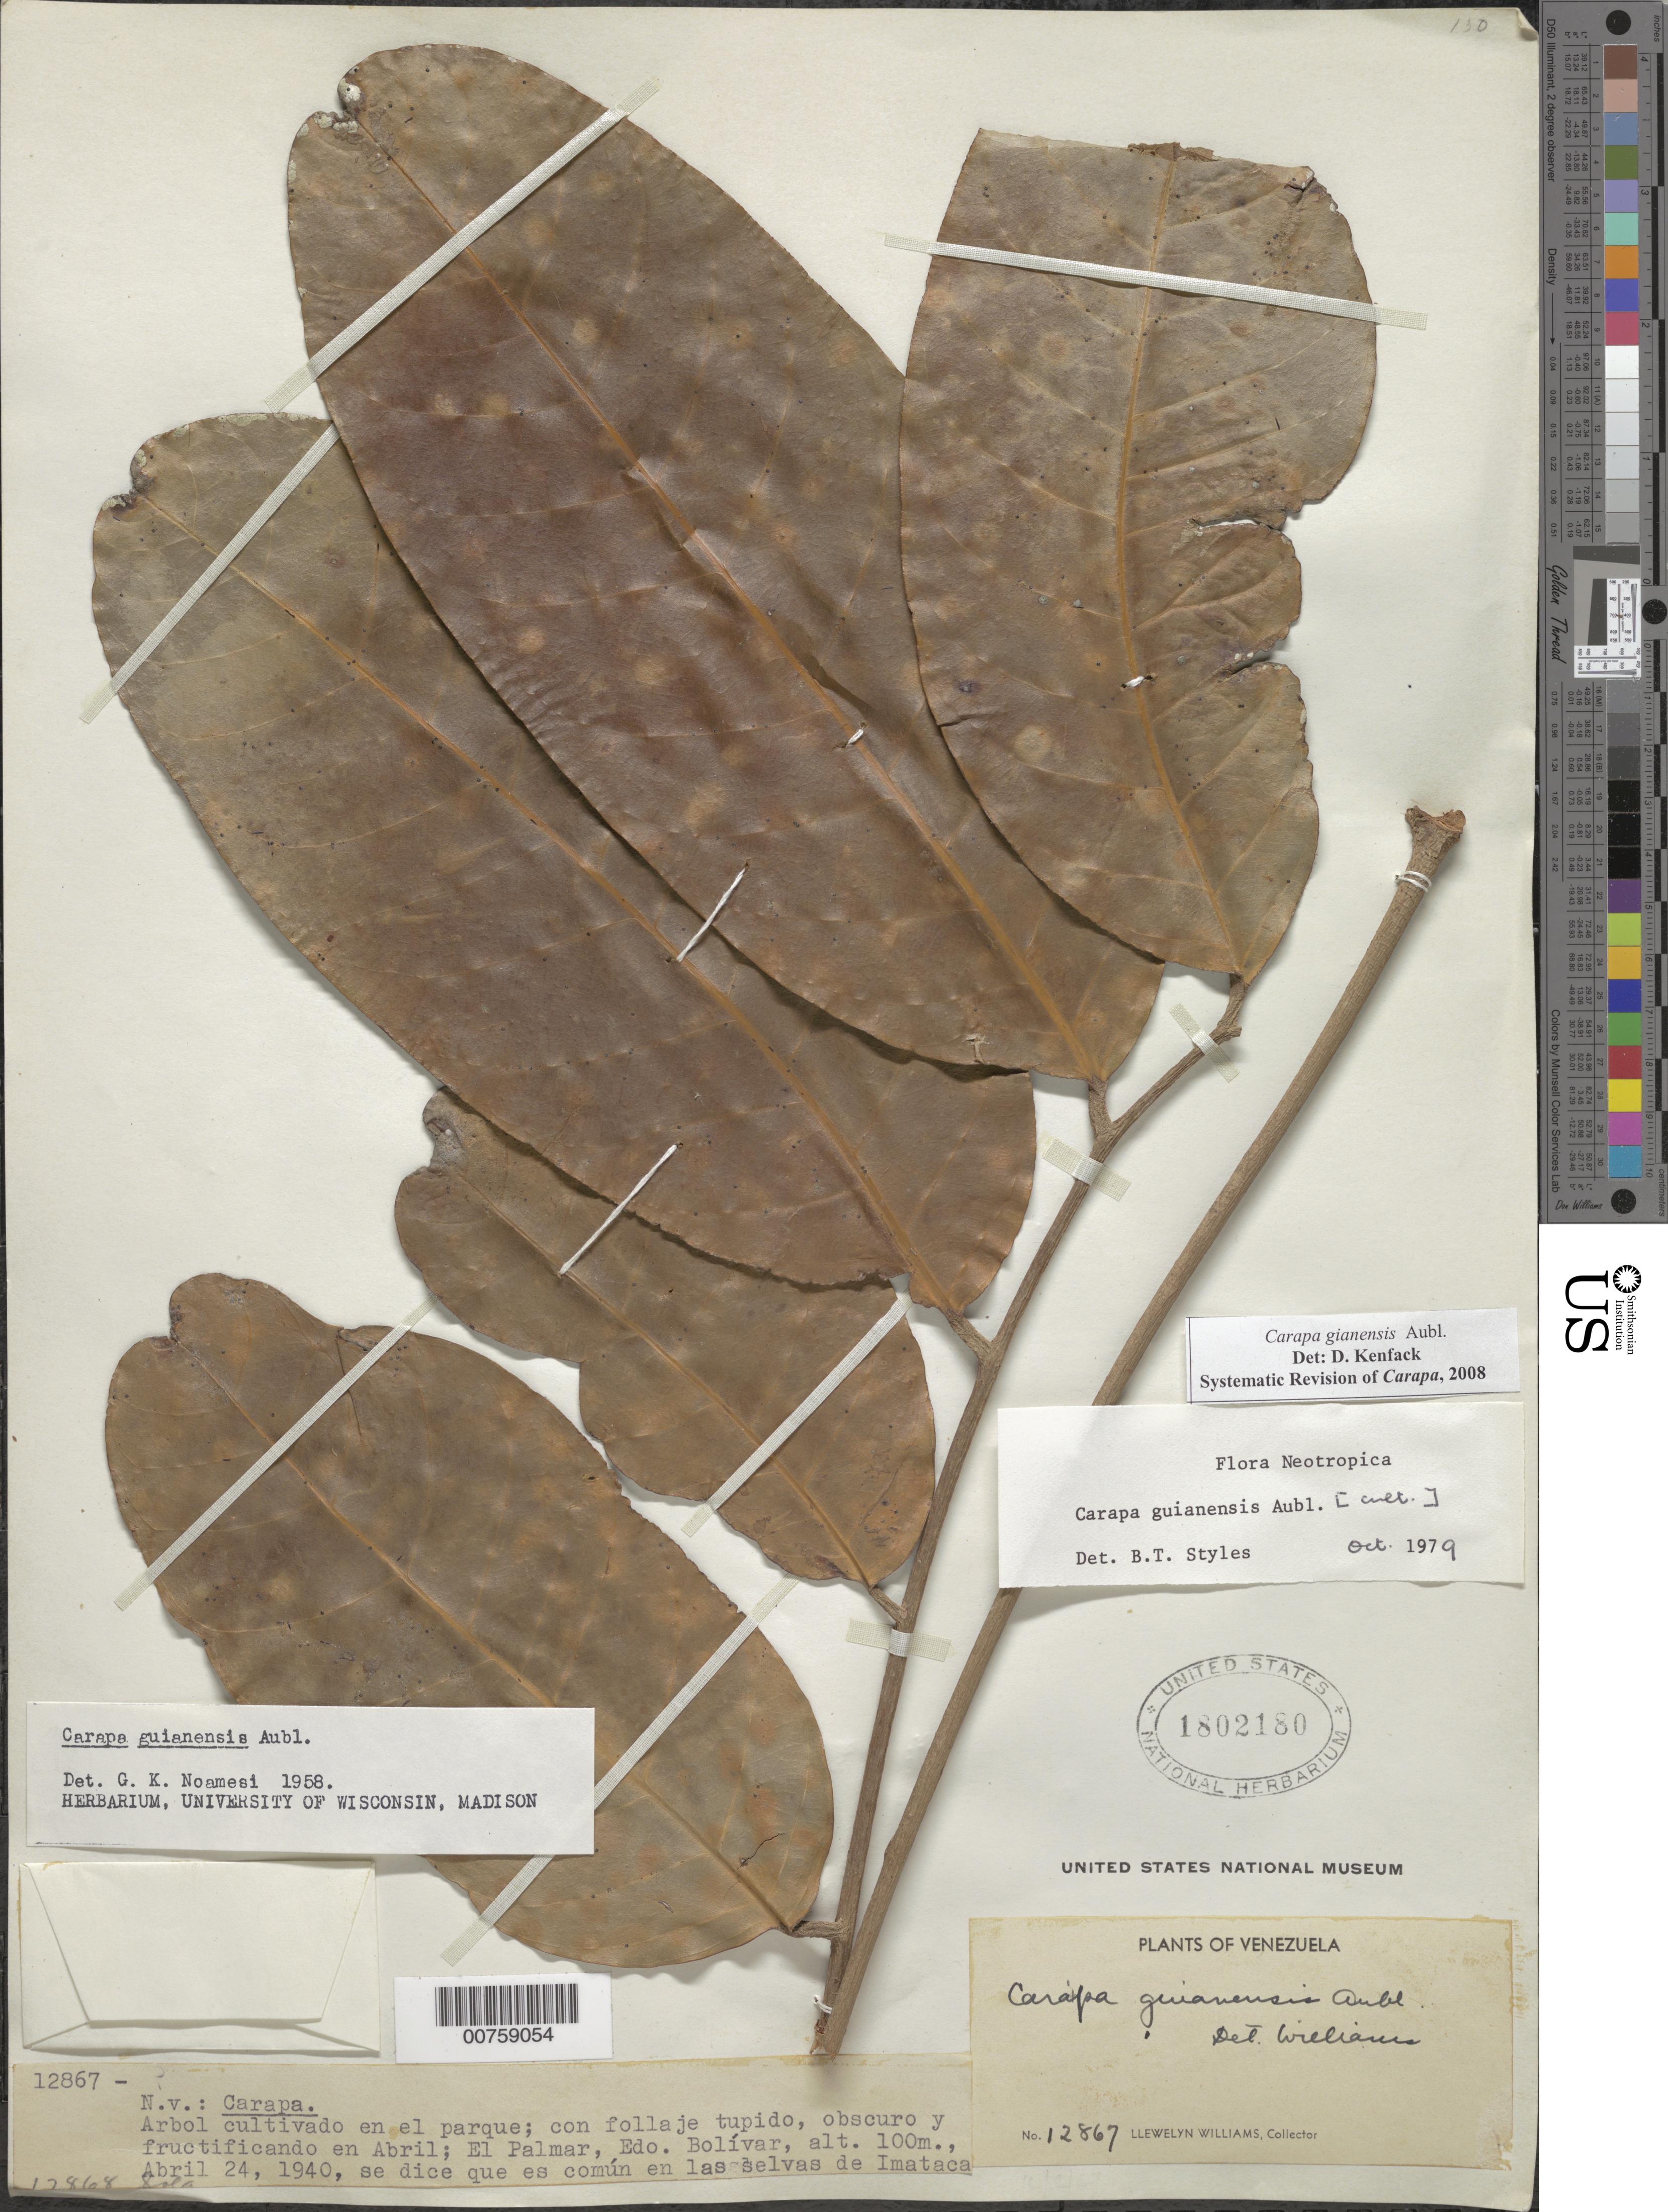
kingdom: Plantae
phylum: Tracheophyta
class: Magnoliopsida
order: Sapindales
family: Meliaceae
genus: Carapa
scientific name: Carapa guianensis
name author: Aubl.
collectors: Ll. Williams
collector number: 12867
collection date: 1940-04-24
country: Venezuela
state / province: Bolivar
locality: El Palmar.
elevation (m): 100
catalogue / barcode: US 1802180